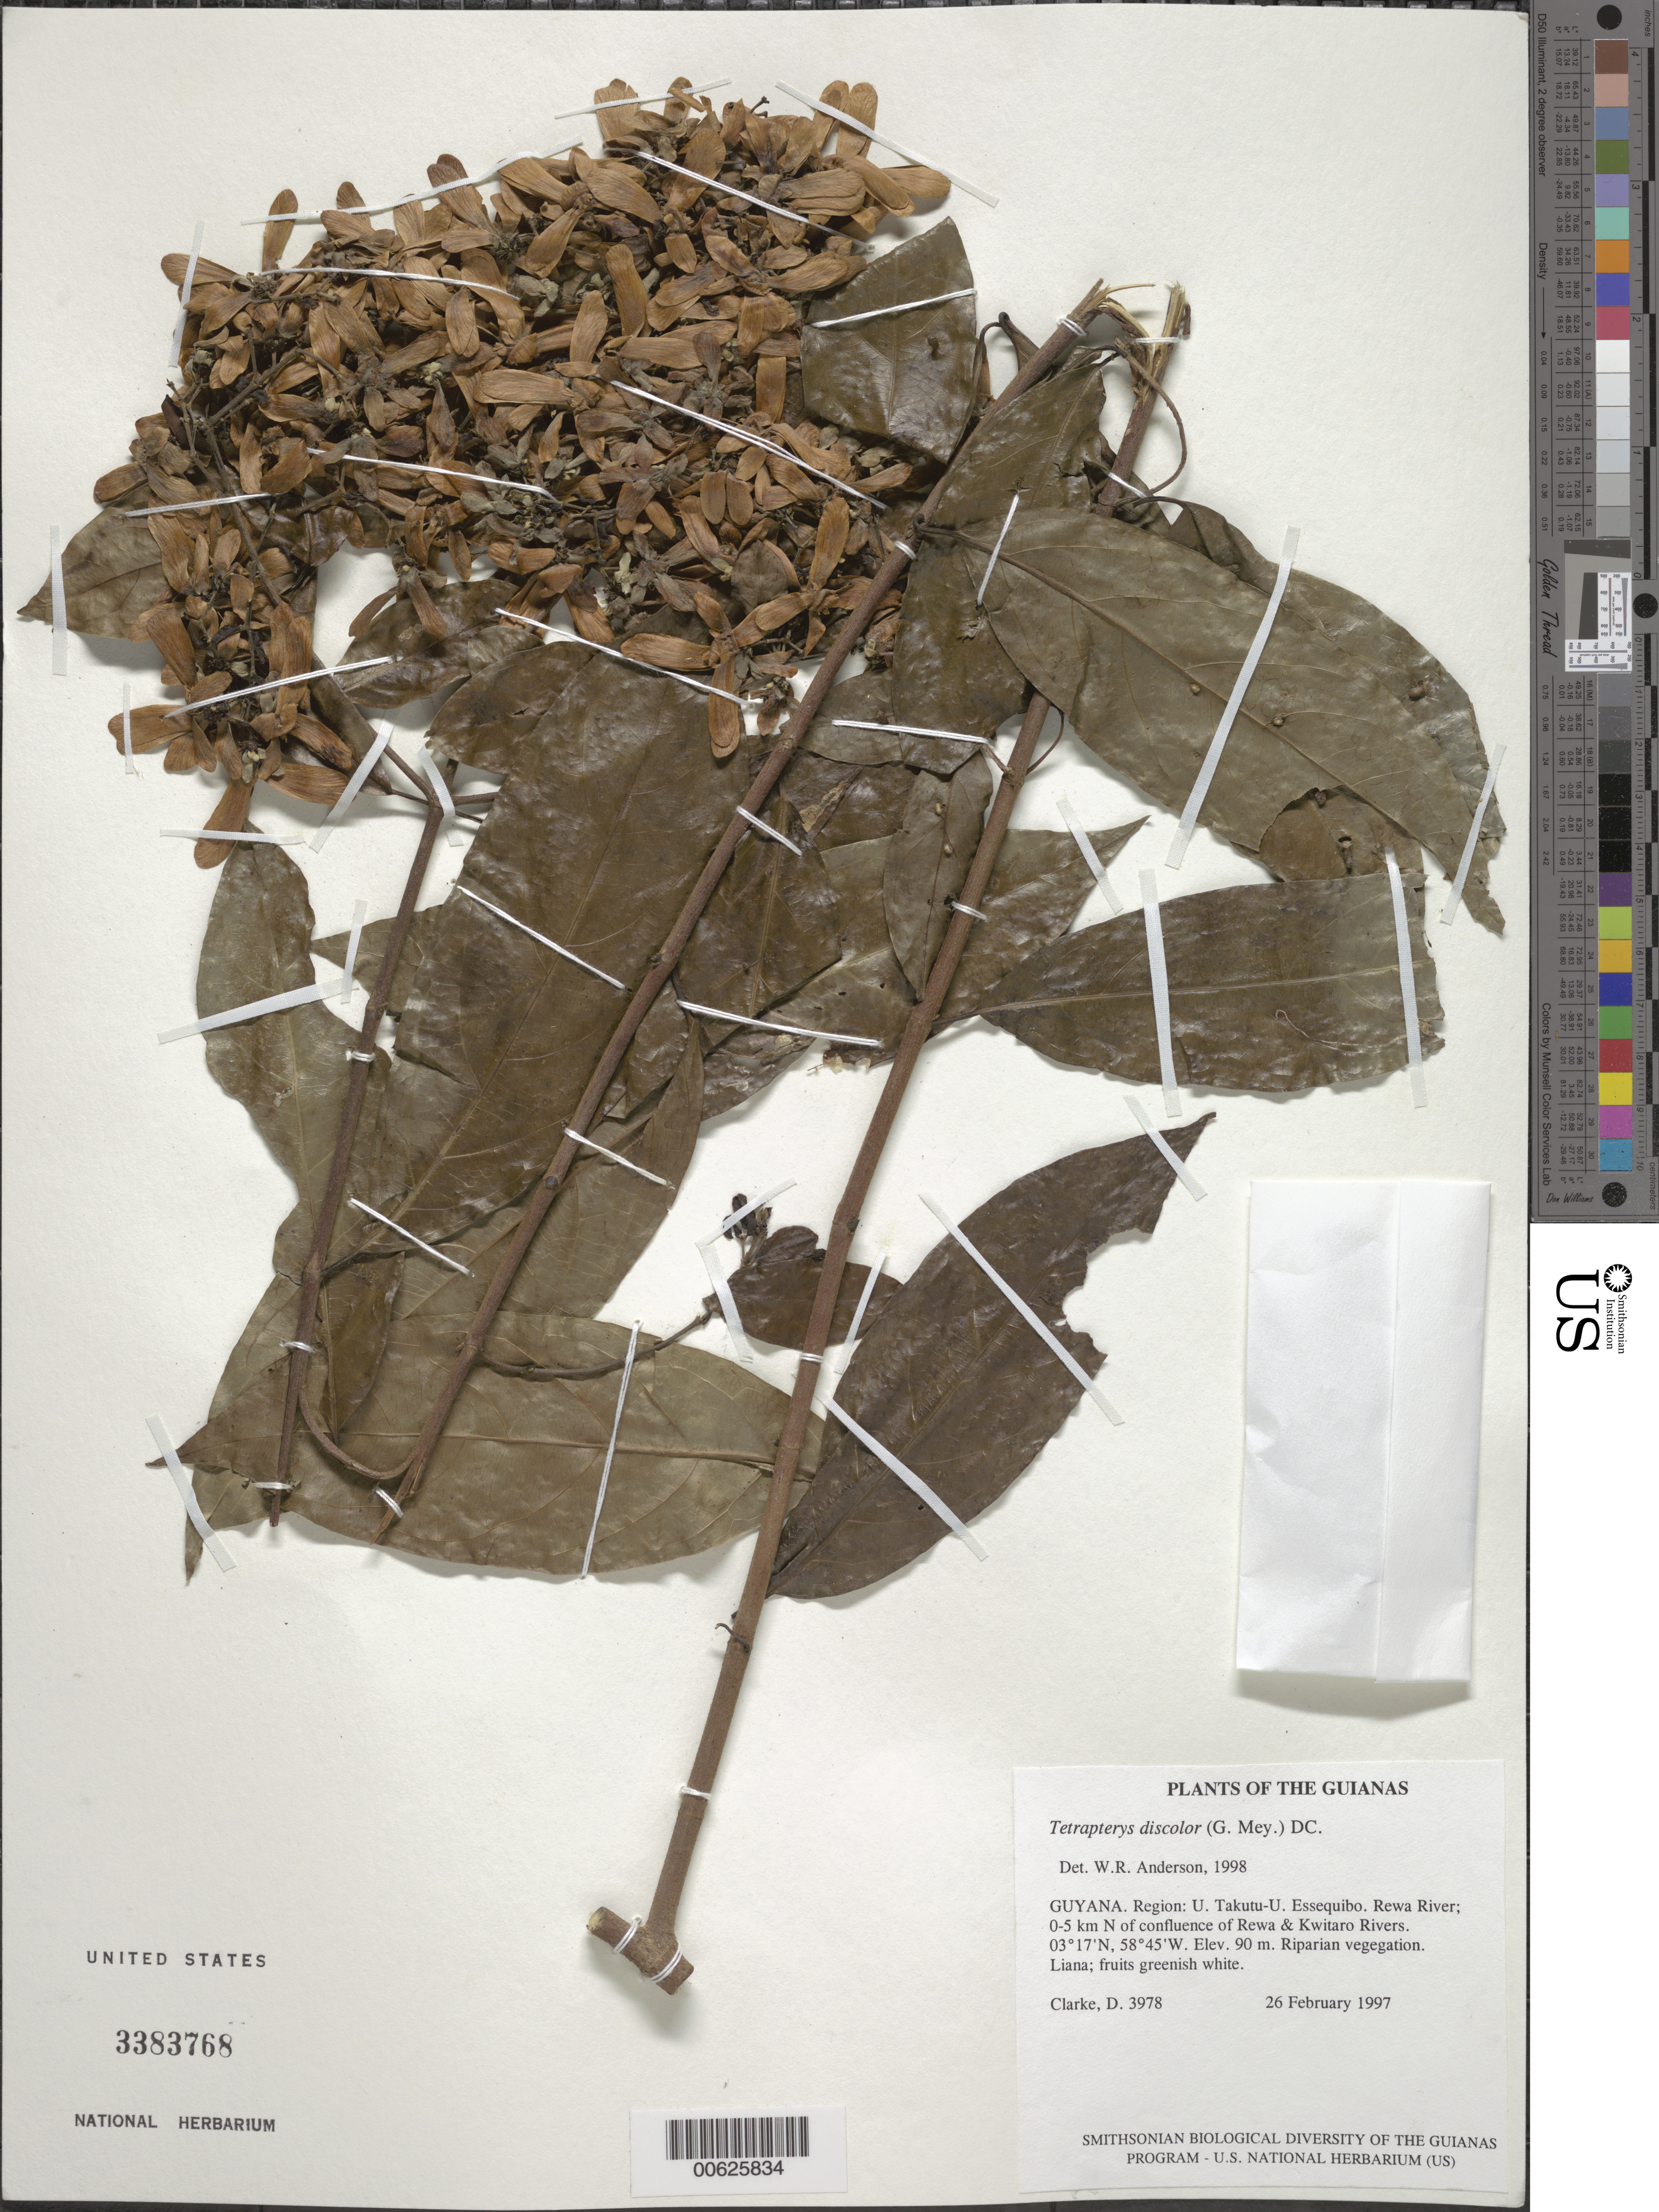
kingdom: Plantae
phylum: Tracheophyta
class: Magnoliopsida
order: Malpighiales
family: Malpighiaceae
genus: Tetrapterys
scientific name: Tetrapterys discolor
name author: (G. Mey.) DC.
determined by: Anderson, W. R., (MICH), University of Michigan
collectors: H. D. Clarke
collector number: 3978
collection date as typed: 26 February 1997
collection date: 1997-02-26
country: Guyana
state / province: U. Takutu-U. Essequibo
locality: Rewa River; 0-5 km N of confluence of Rewa & Kwitaro Rivers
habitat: Riparian vegetation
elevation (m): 90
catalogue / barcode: US 3383768